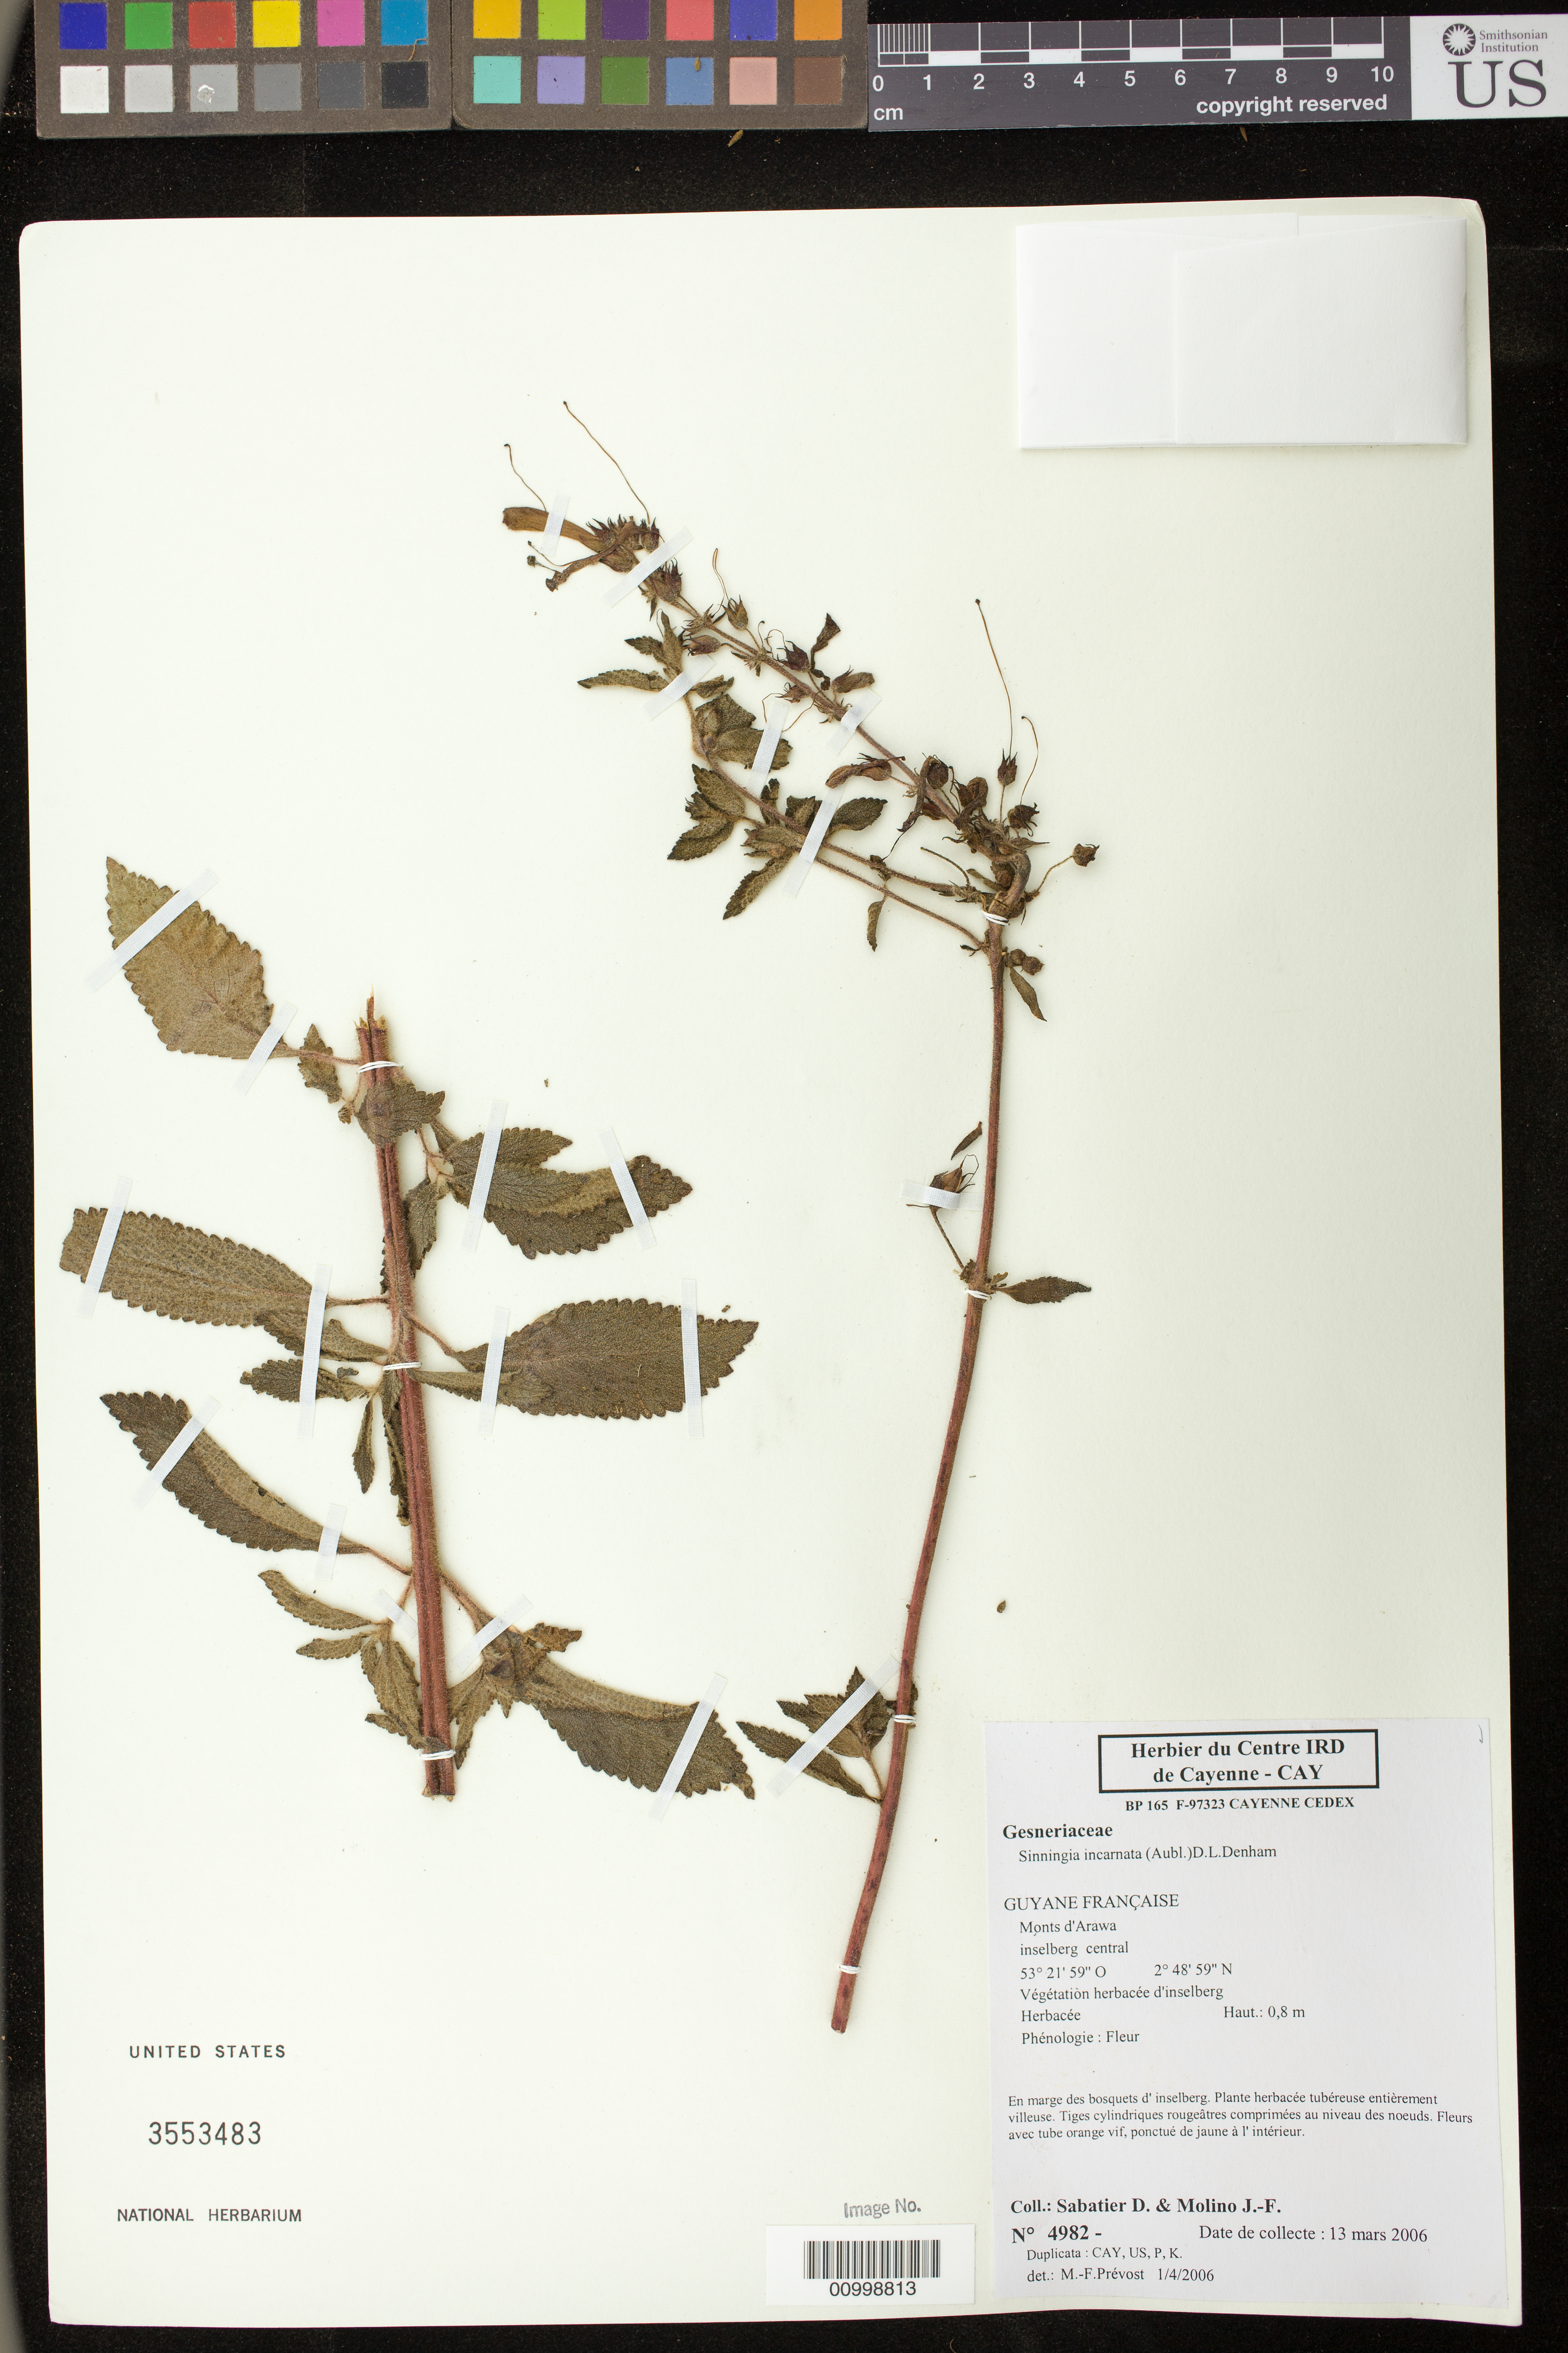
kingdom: Plantae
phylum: Tracheophyta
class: Magnoliopsida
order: Lamiales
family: Gesneriaceae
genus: Sinningia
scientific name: Sinningia incarnata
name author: (Aubl.) D.L. Denham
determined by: Prévost, M.-F.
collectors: D. Sabatier & J. Molino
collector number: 4982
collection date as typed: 13 Mar 2006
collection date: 2006-03-13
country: French Guiana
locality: Monts d'Arawa, inselberg central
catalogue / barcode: US 3553483